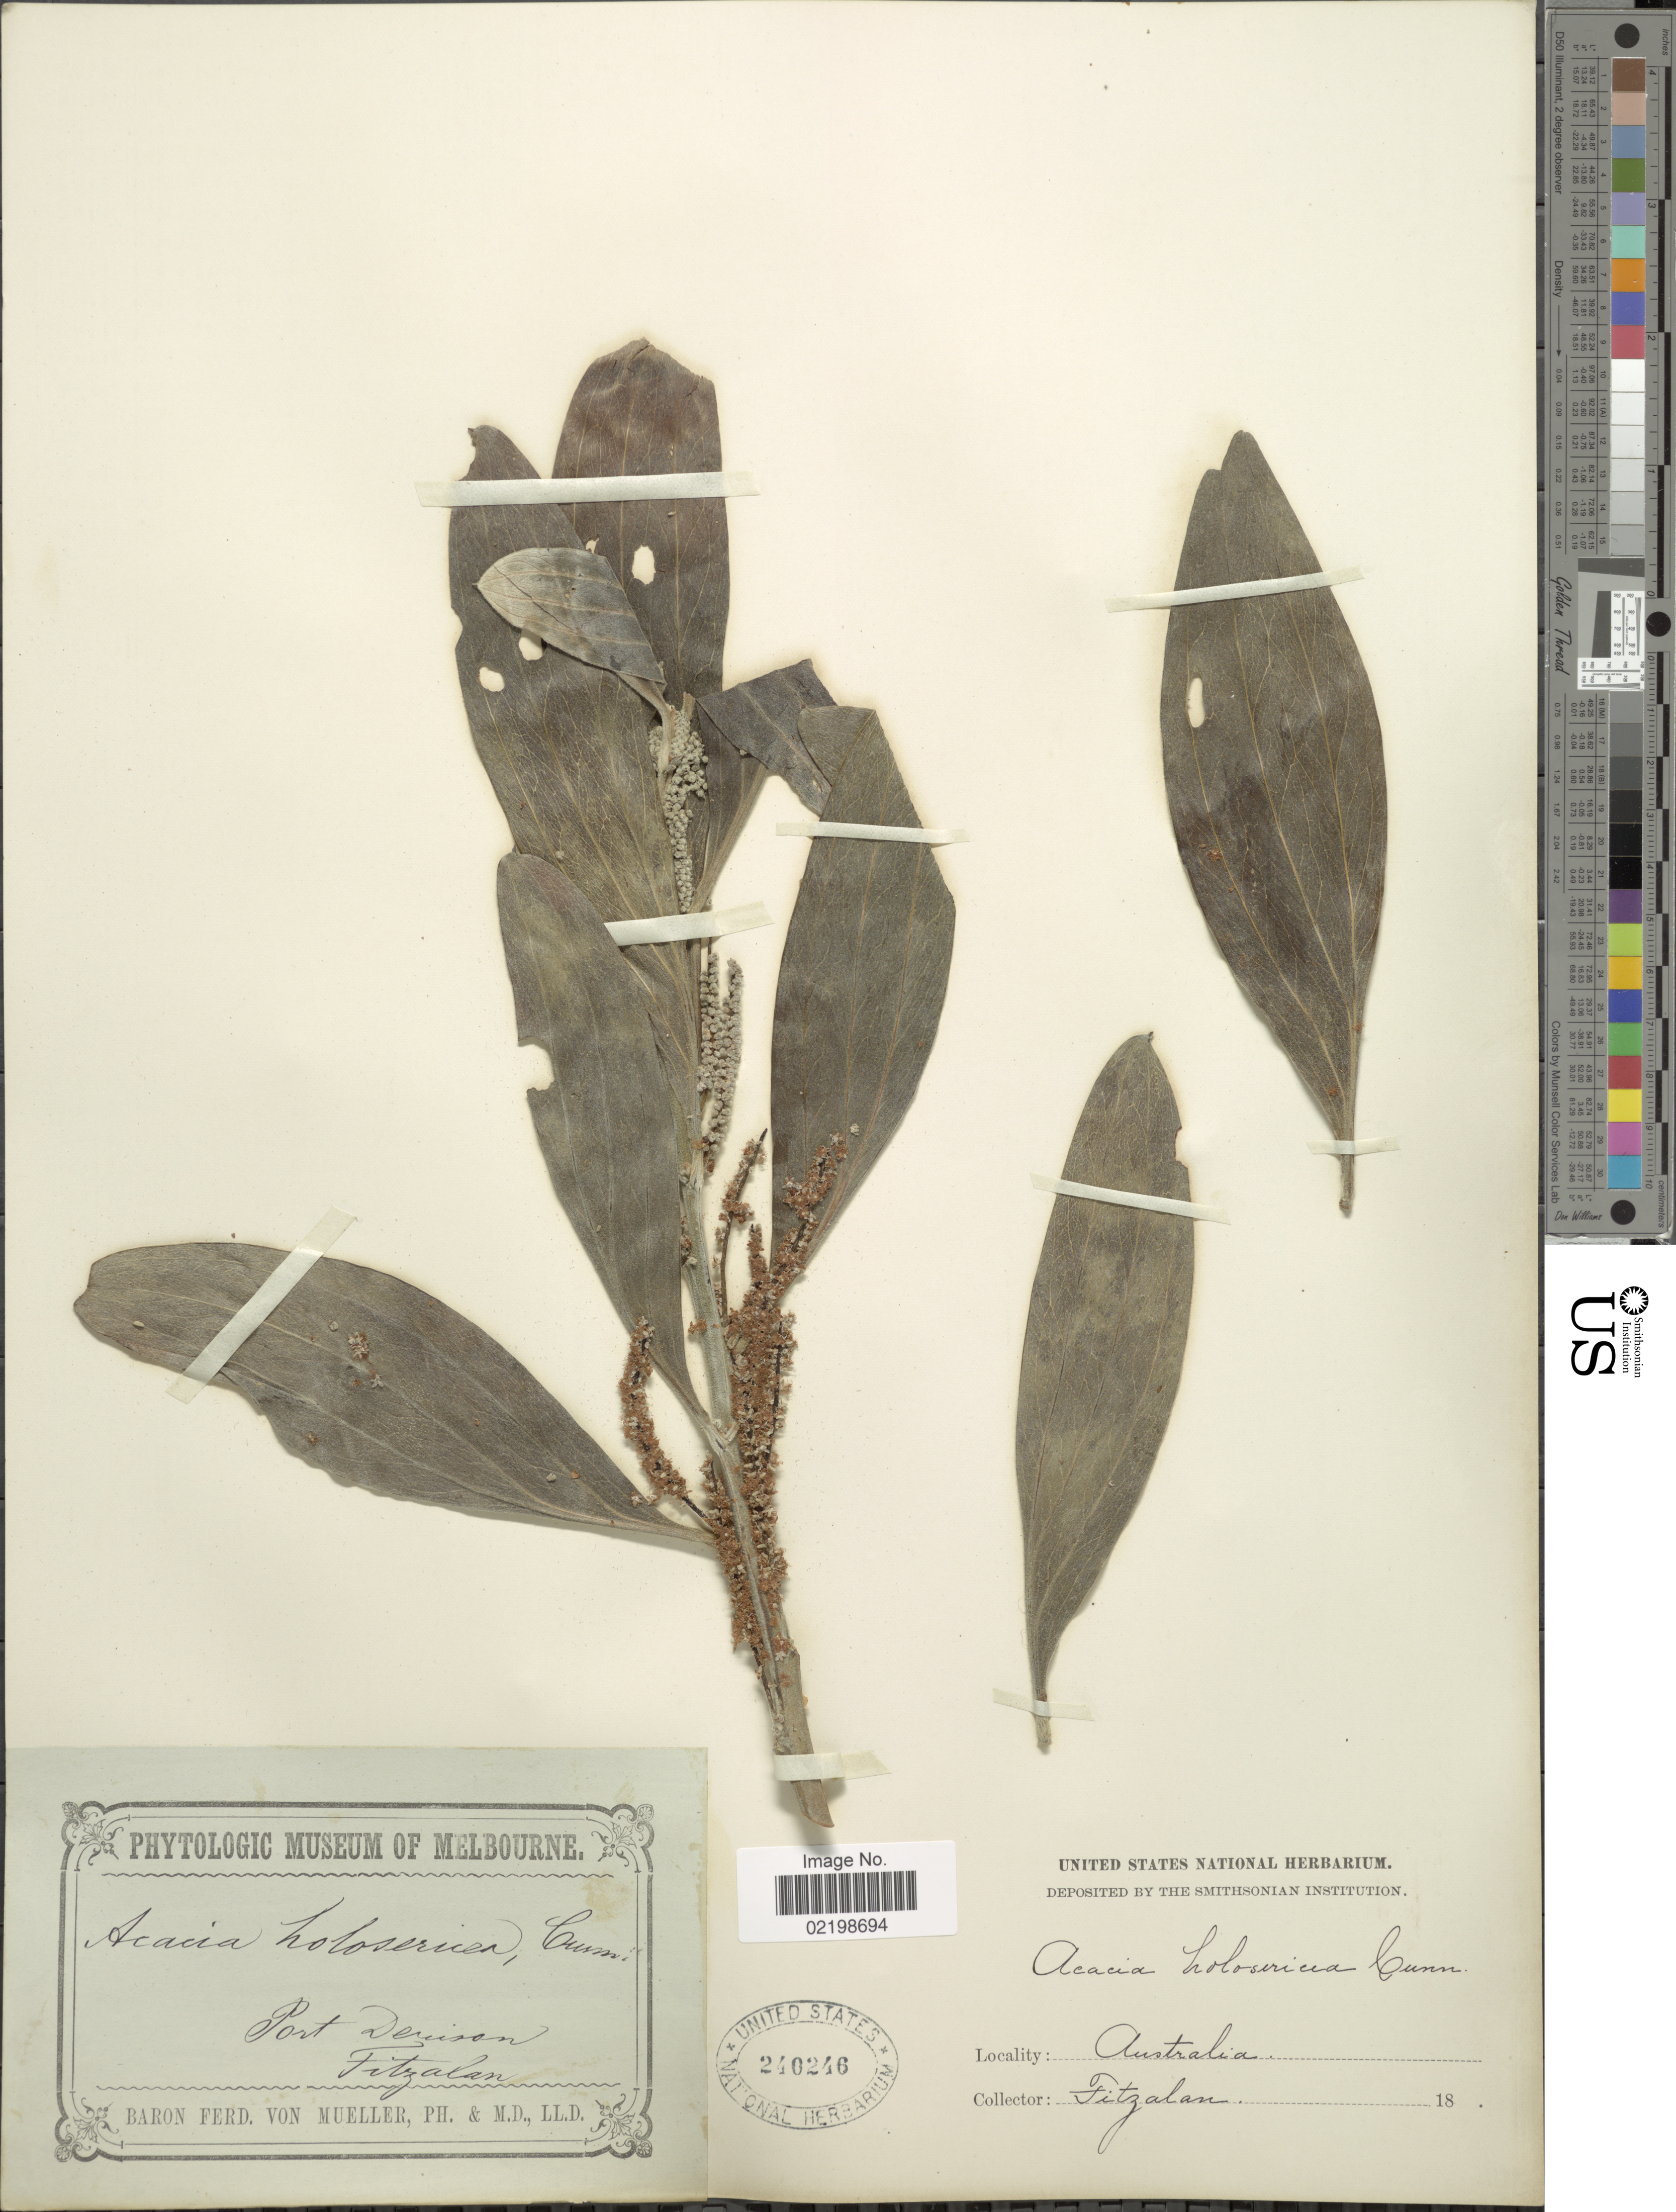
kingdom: Plantae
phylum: Tracheophyta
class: Magnoliopsida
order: Fabales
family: Fabaceae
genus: Acacia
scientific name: Acacia holosericea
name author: A. Cunn. ex Don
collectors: Fitzalan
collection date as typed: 18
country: Australia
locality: Port Denison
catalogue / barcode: US 240246